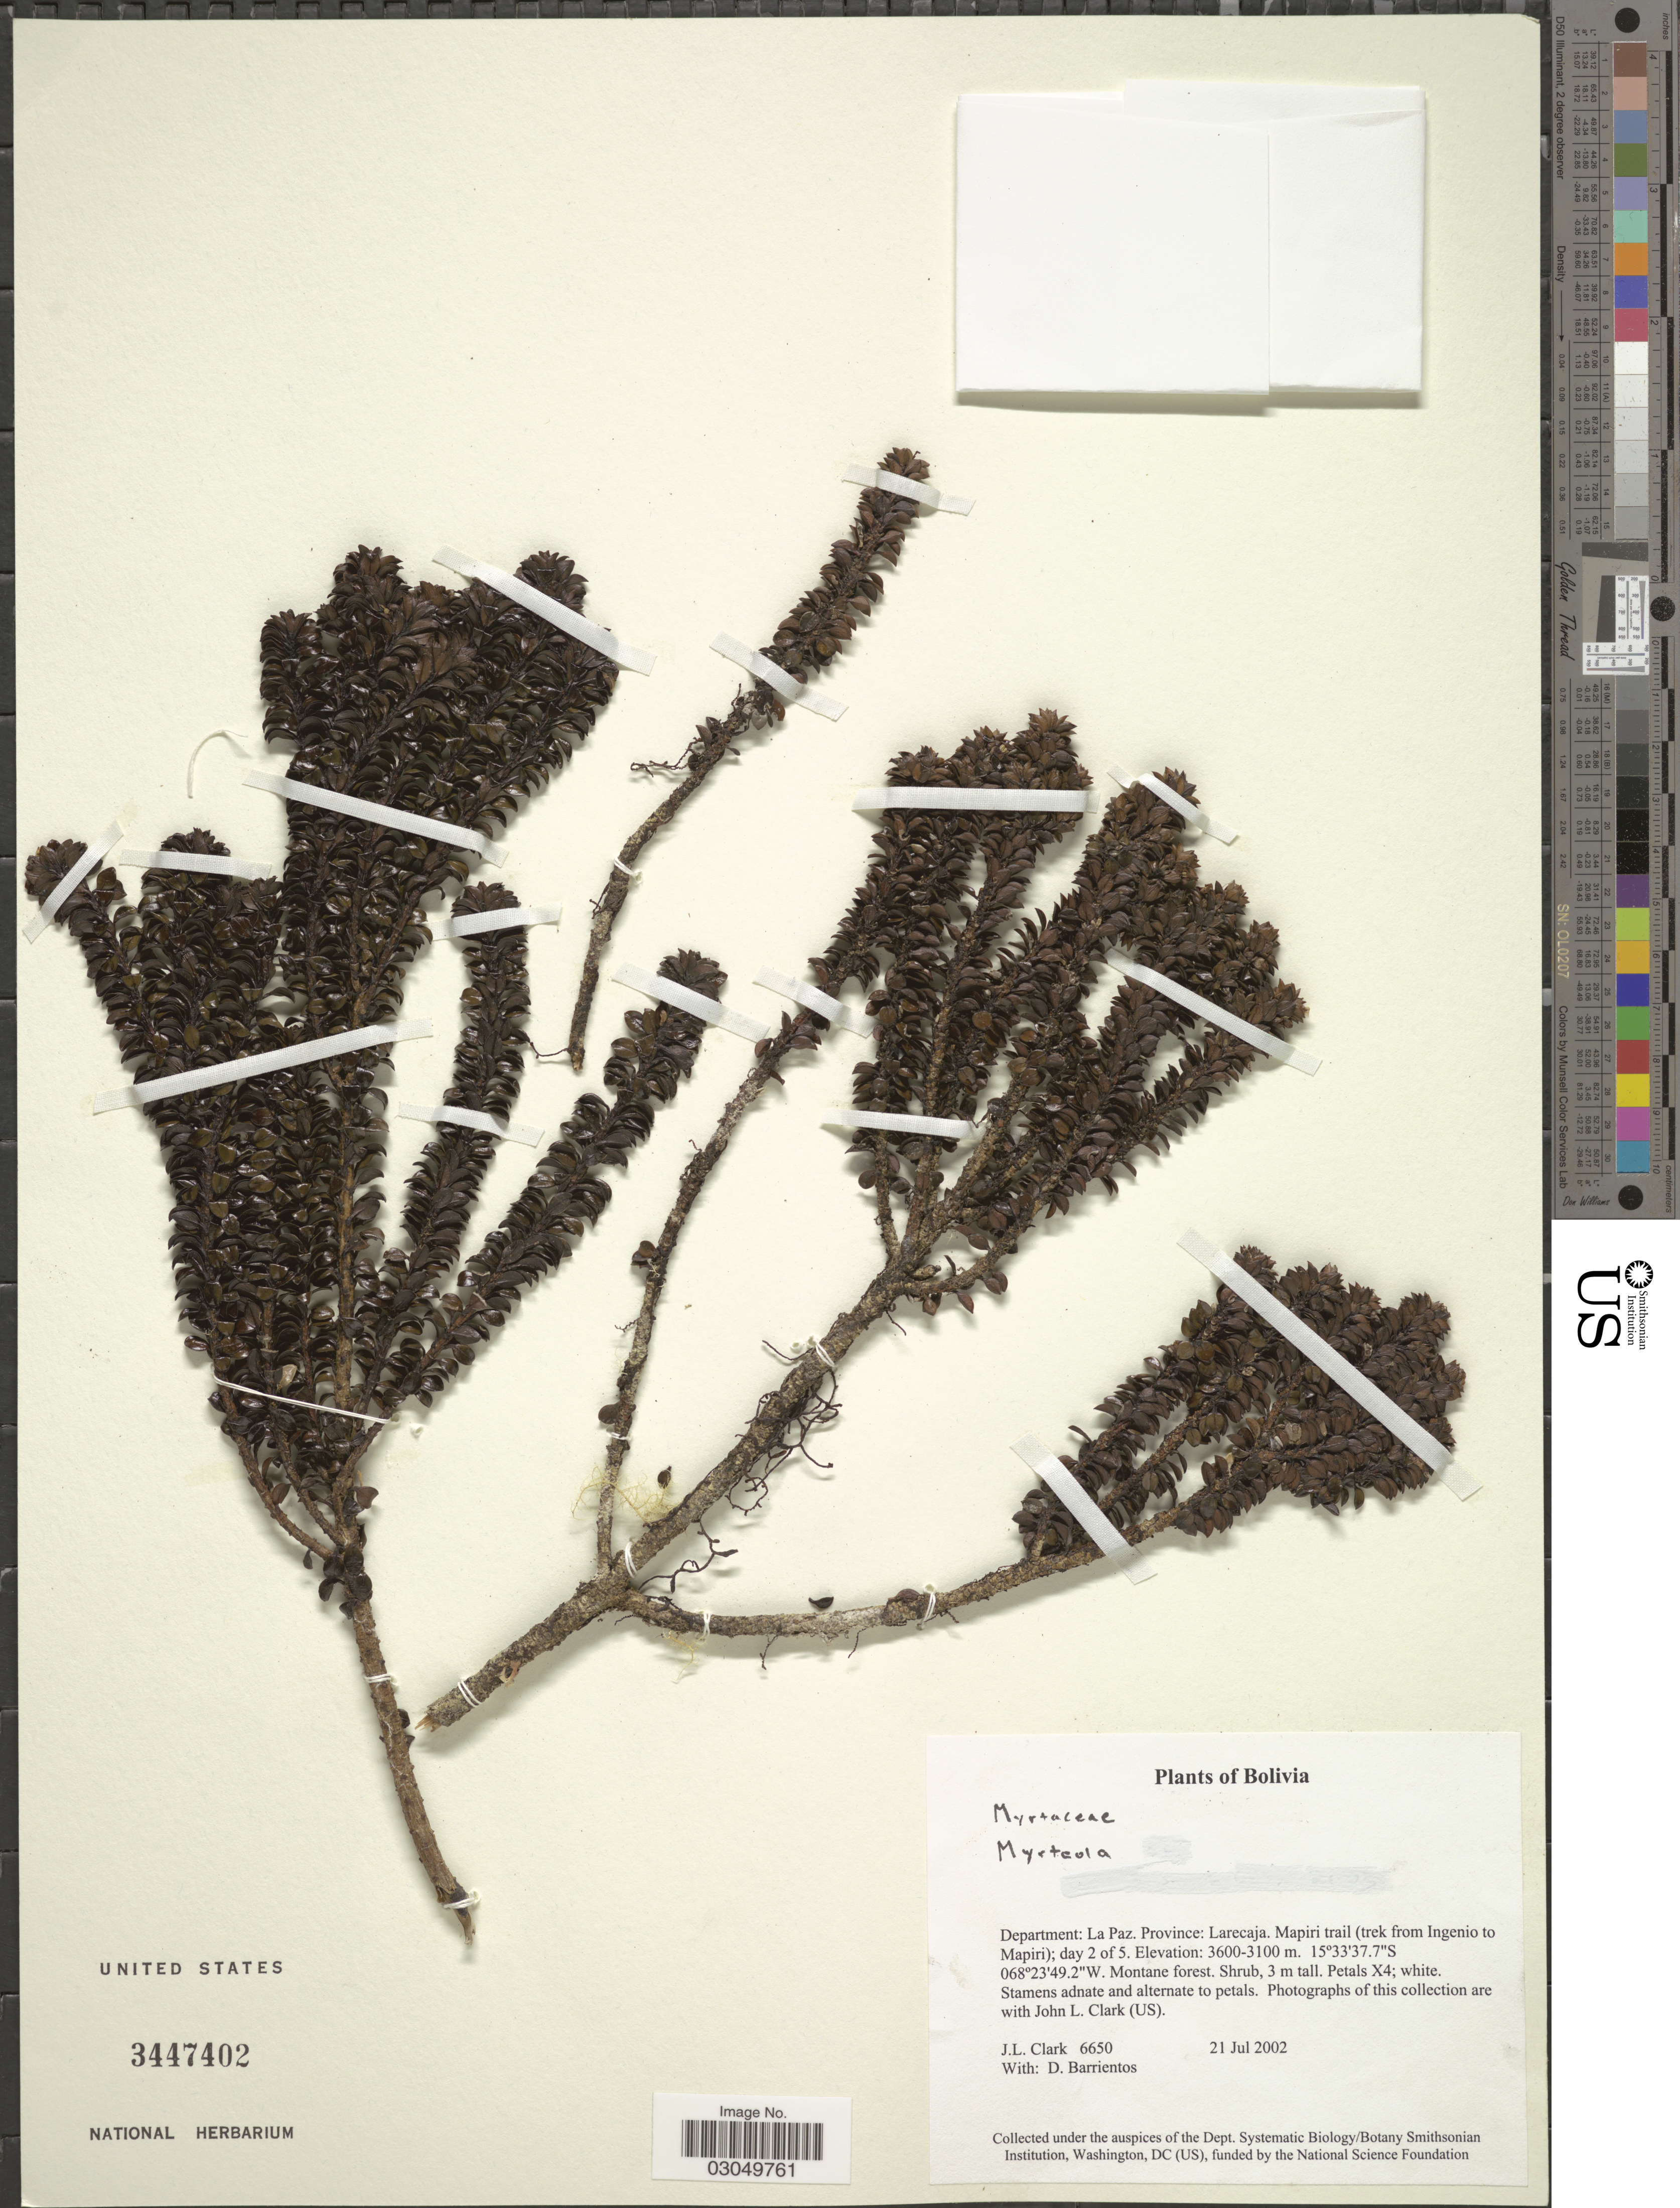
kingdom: Plantae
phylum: Tracheophyta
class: Magnoliopsida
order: Myrtales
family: Myrtaceae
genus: Myrteola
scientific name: Myrteola sp.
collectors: J. L. Clark & D. Barrientos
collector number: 6650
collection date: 2002-07-21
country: Bolivia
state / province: La Paz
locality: Department: La Paz. Province: Larecaja. Mapiri trail (trek from Ingenio to Mapiri).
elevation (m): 3100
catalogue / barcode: US 3447402